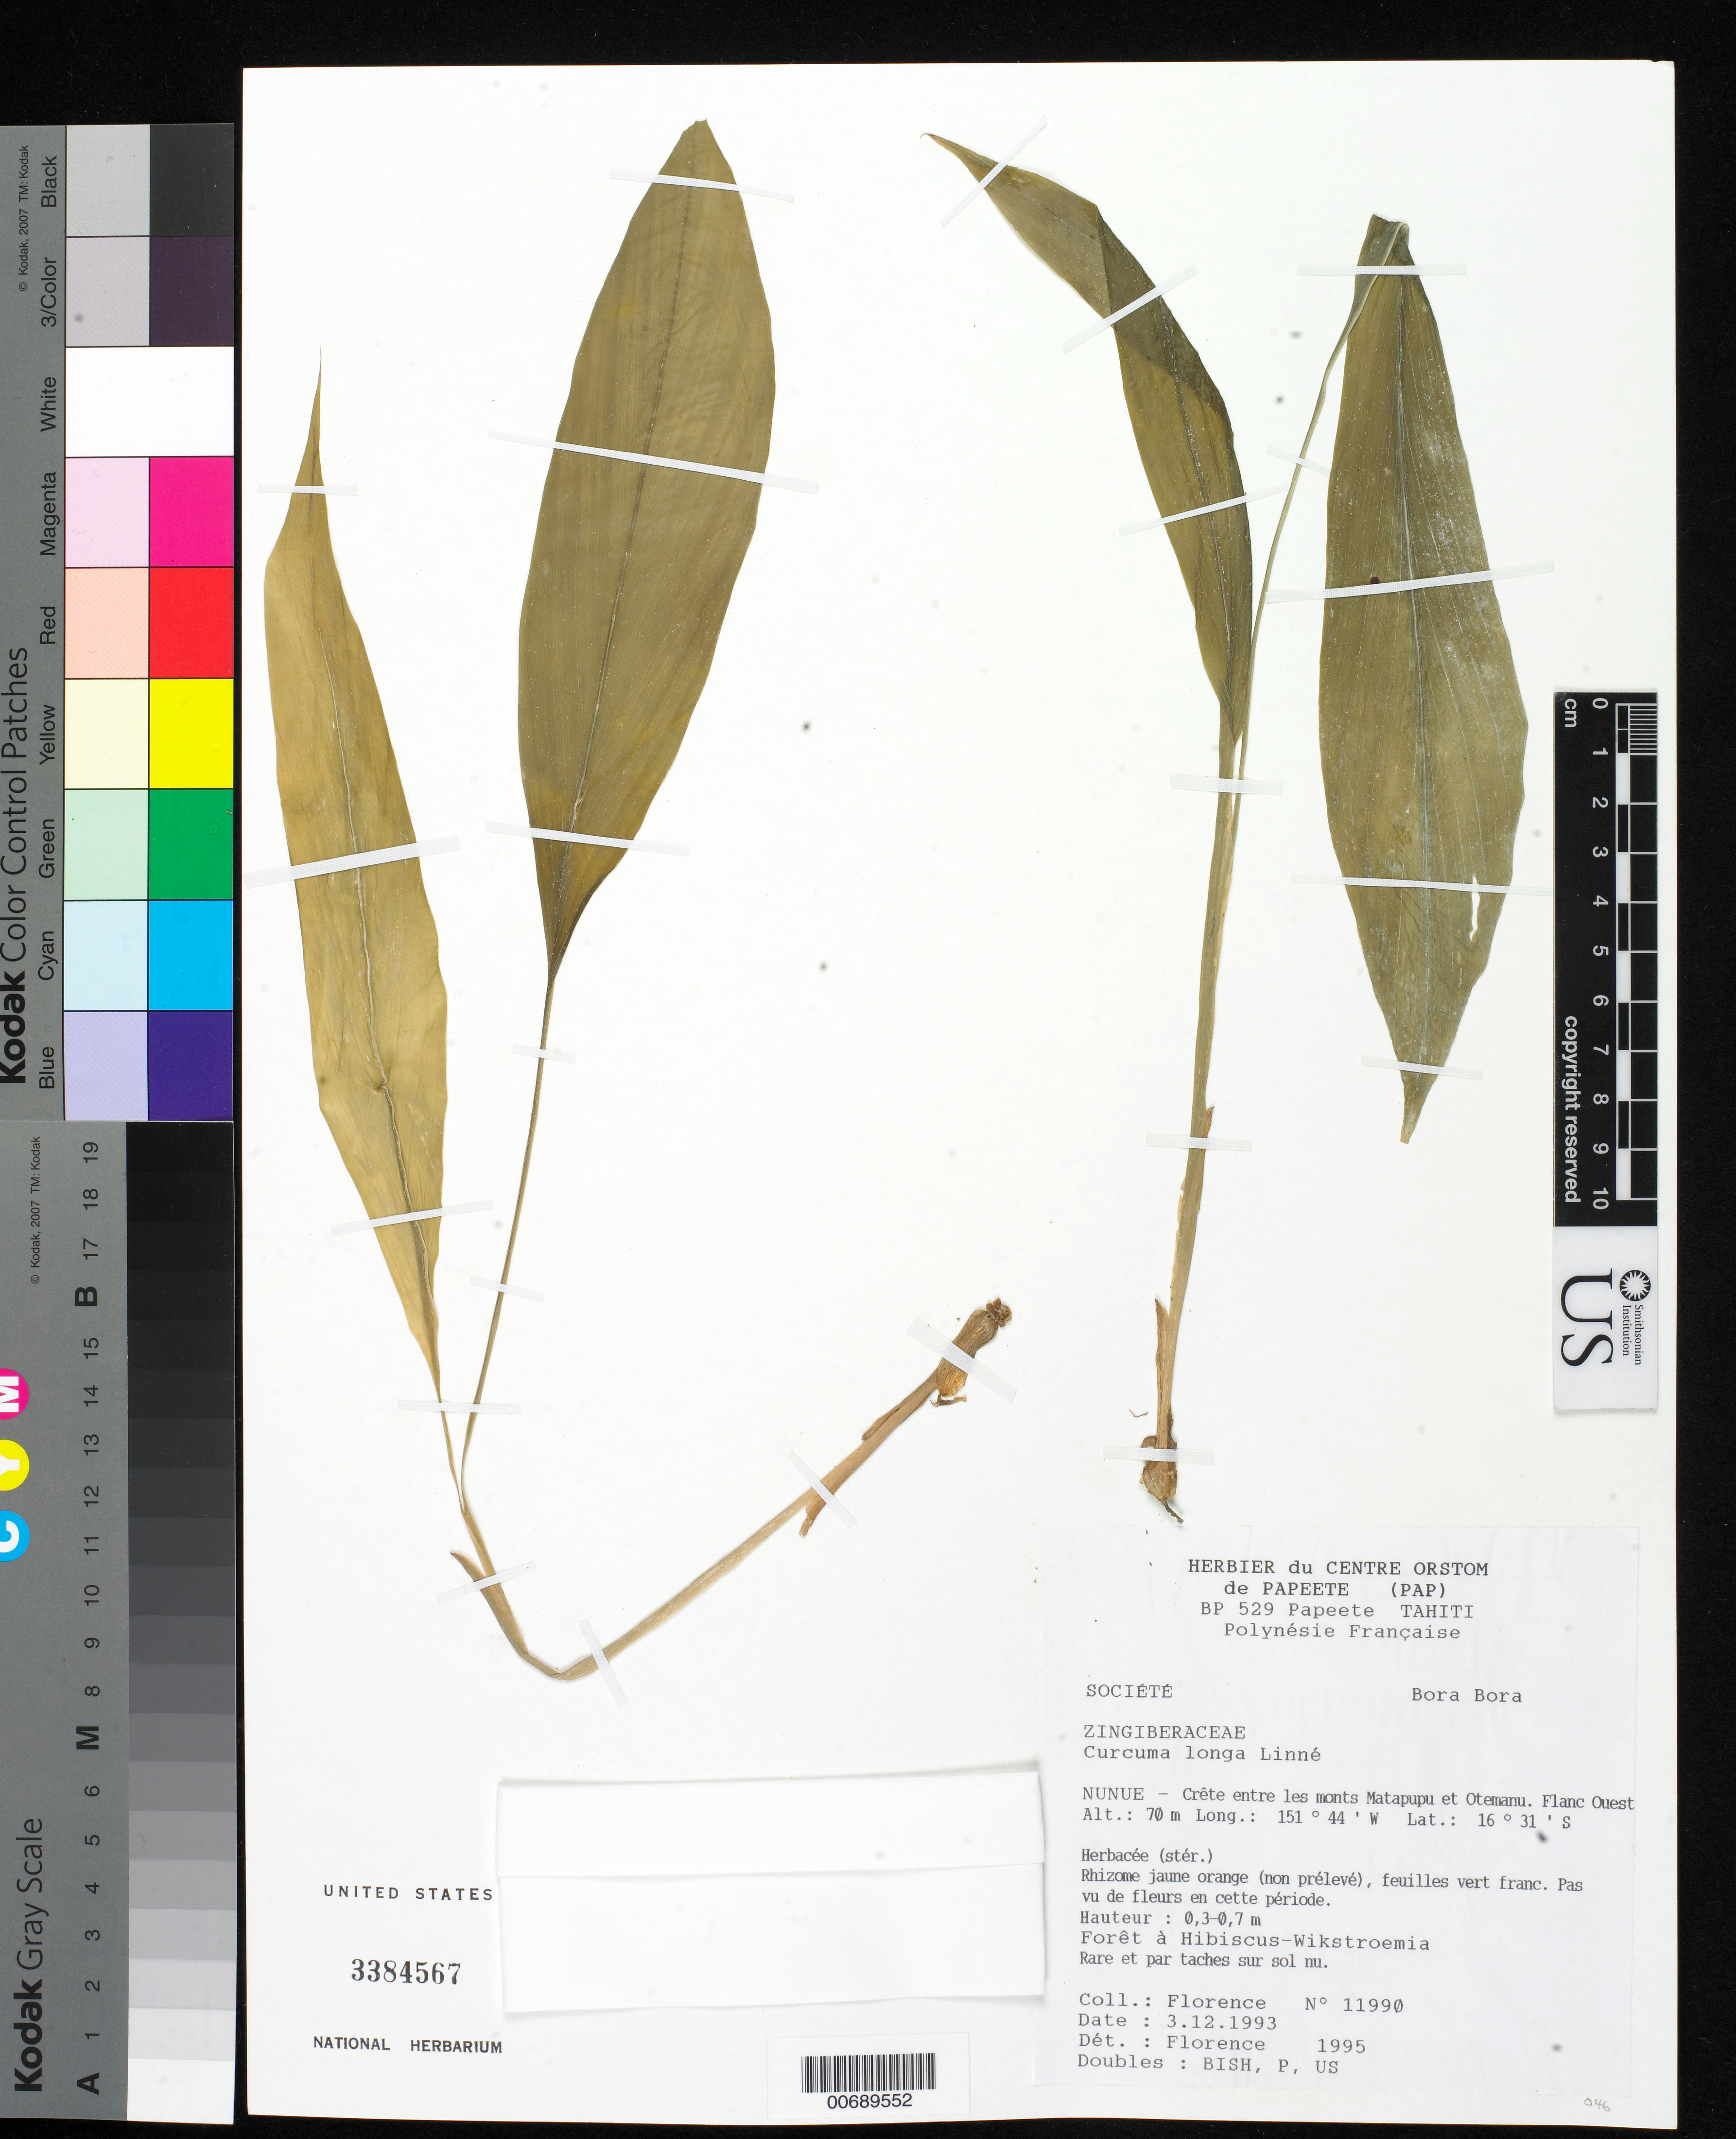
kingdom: Plantae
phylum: Tracheophyta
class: Liliopsida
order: Zingiberales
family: Zingiberaceae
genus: Curcuma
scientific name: Curcuma longa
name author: L.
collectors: J. Florence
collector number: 11990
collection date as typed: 03 Dec 1993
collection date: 1993-12-03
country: French Polynesia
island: Bora Bora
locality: Nunue. [Society Is.]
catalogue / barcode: US 3384567